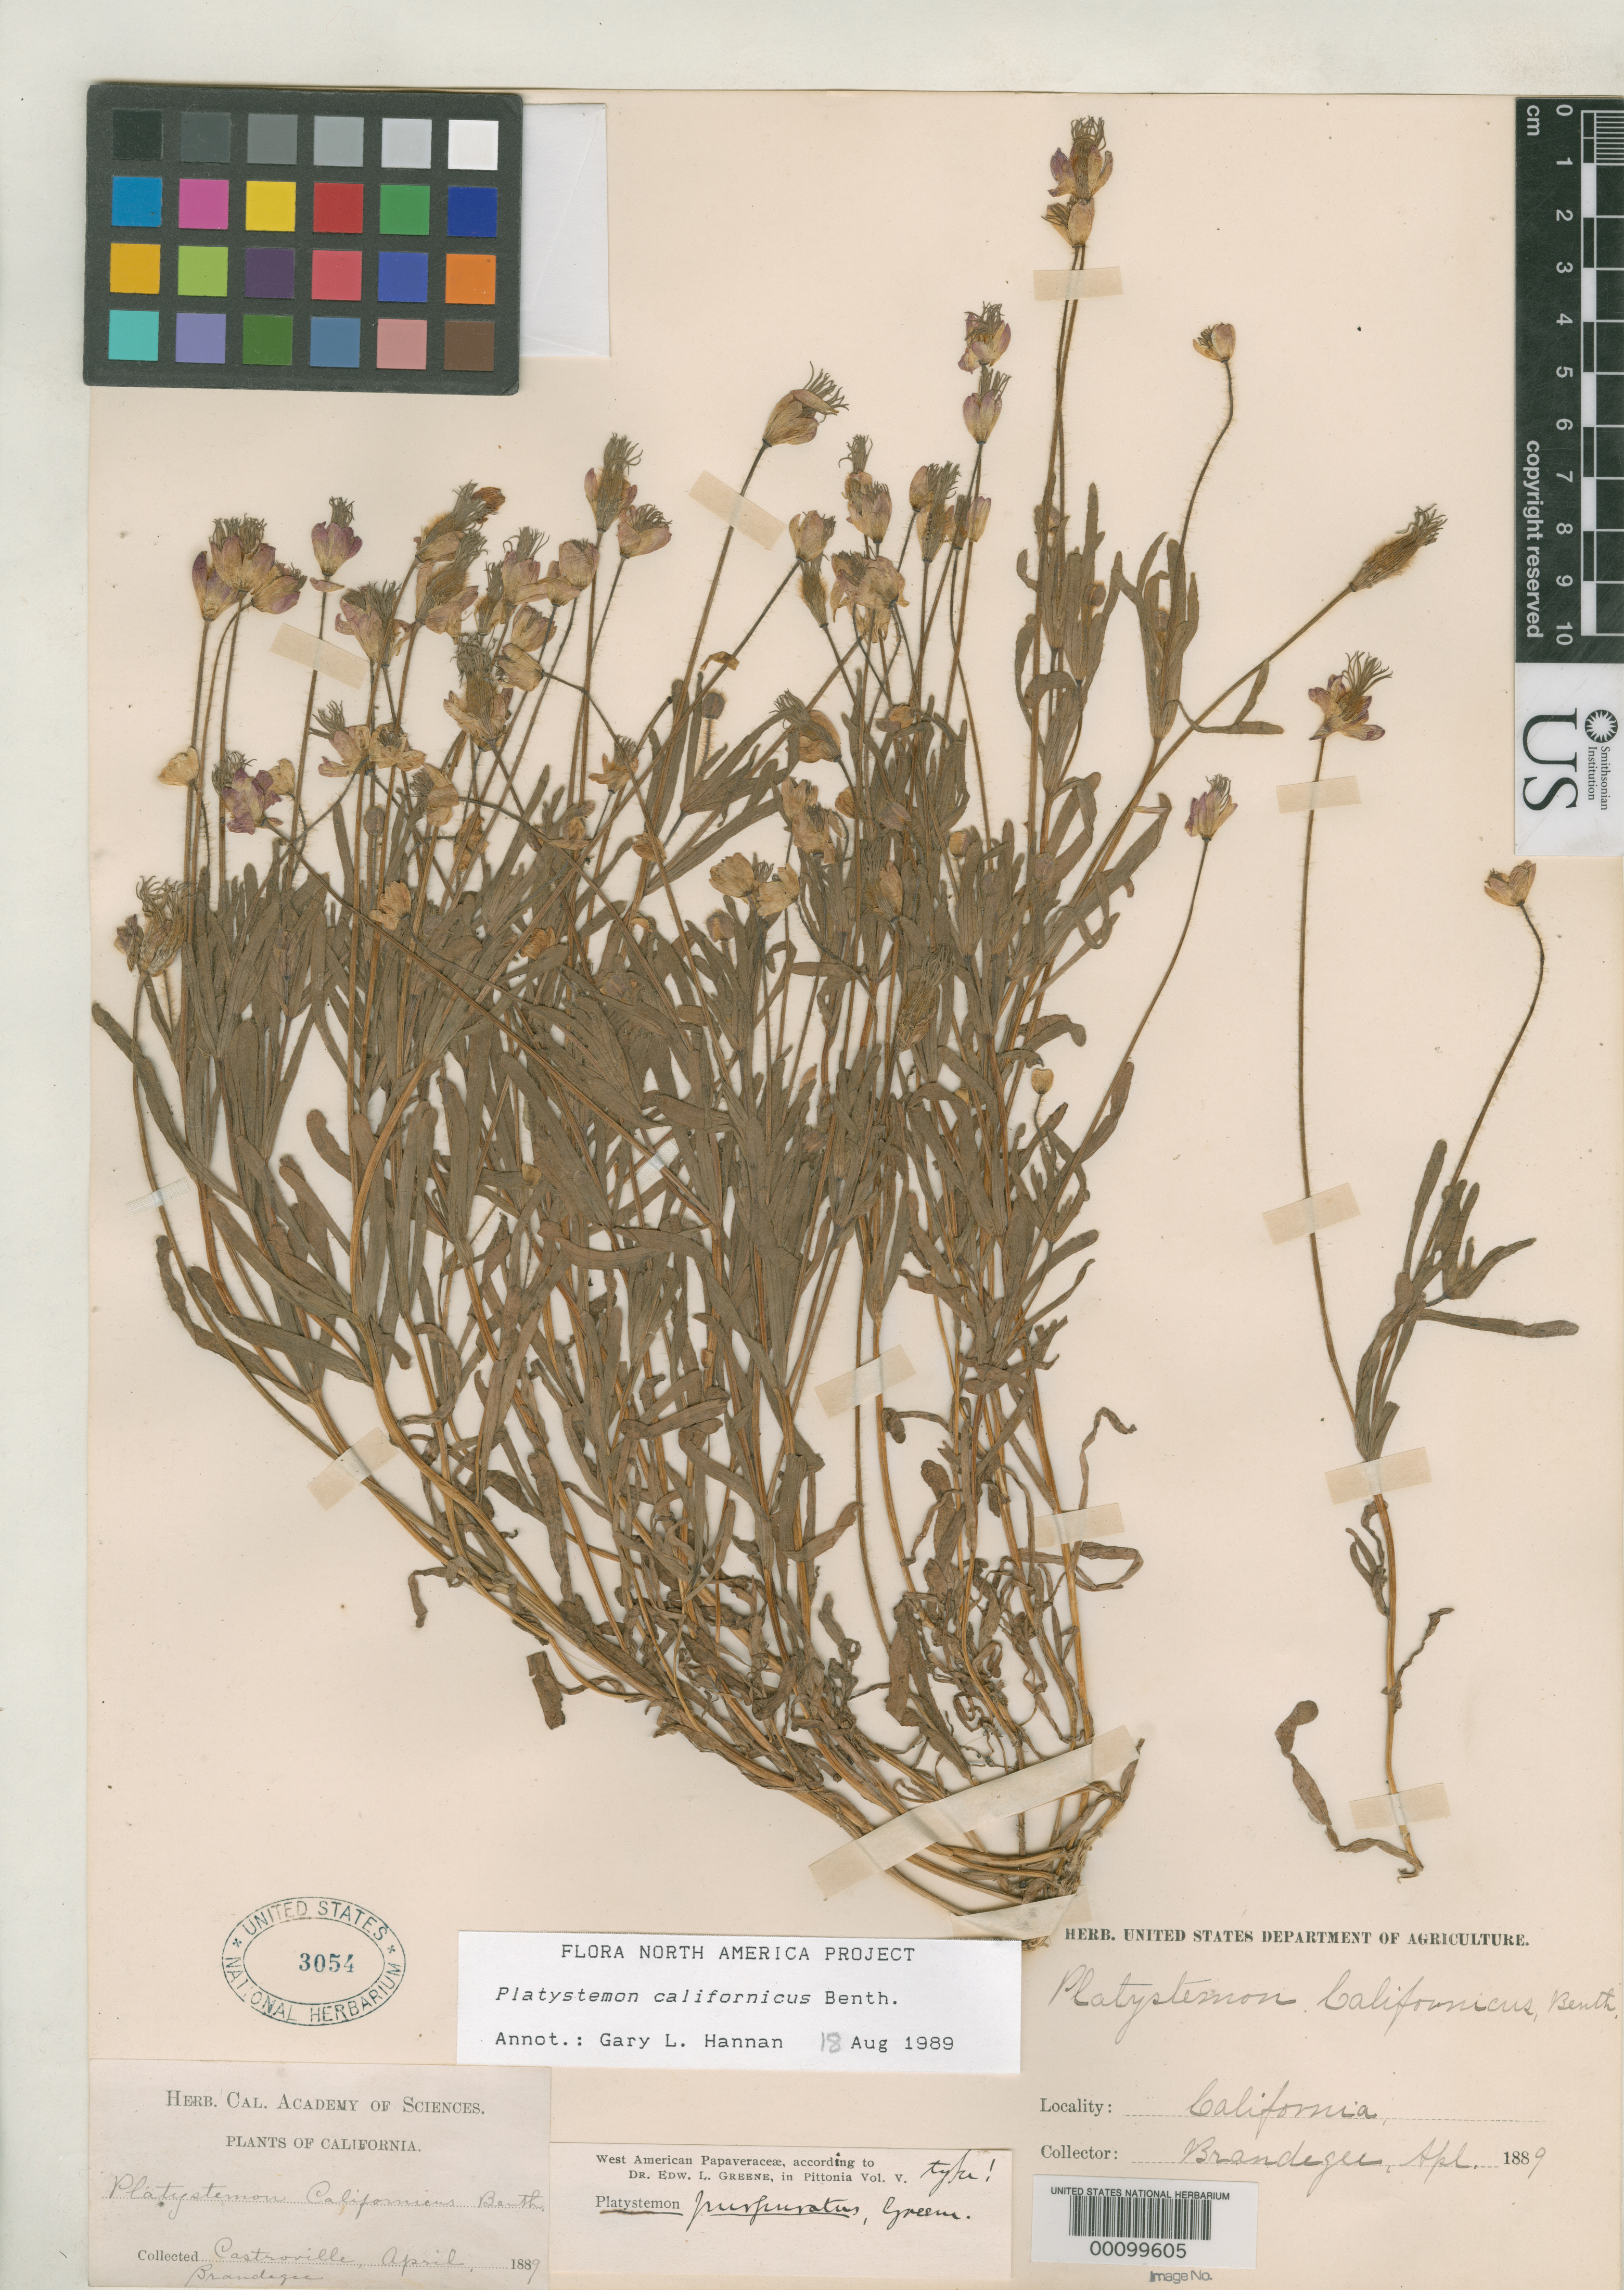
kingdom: Plantae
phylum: Tracheophyta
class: Magnoliopsida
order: Ranunculales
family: Papaveraceae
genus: Platystemon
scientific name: Platystemon purpuratus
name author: Greene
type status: Type Collection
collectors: T. S. Brandegee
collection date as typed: Apr 1889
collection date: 1889-04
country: United States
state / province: California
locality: Castroville.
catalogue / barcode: US 3054